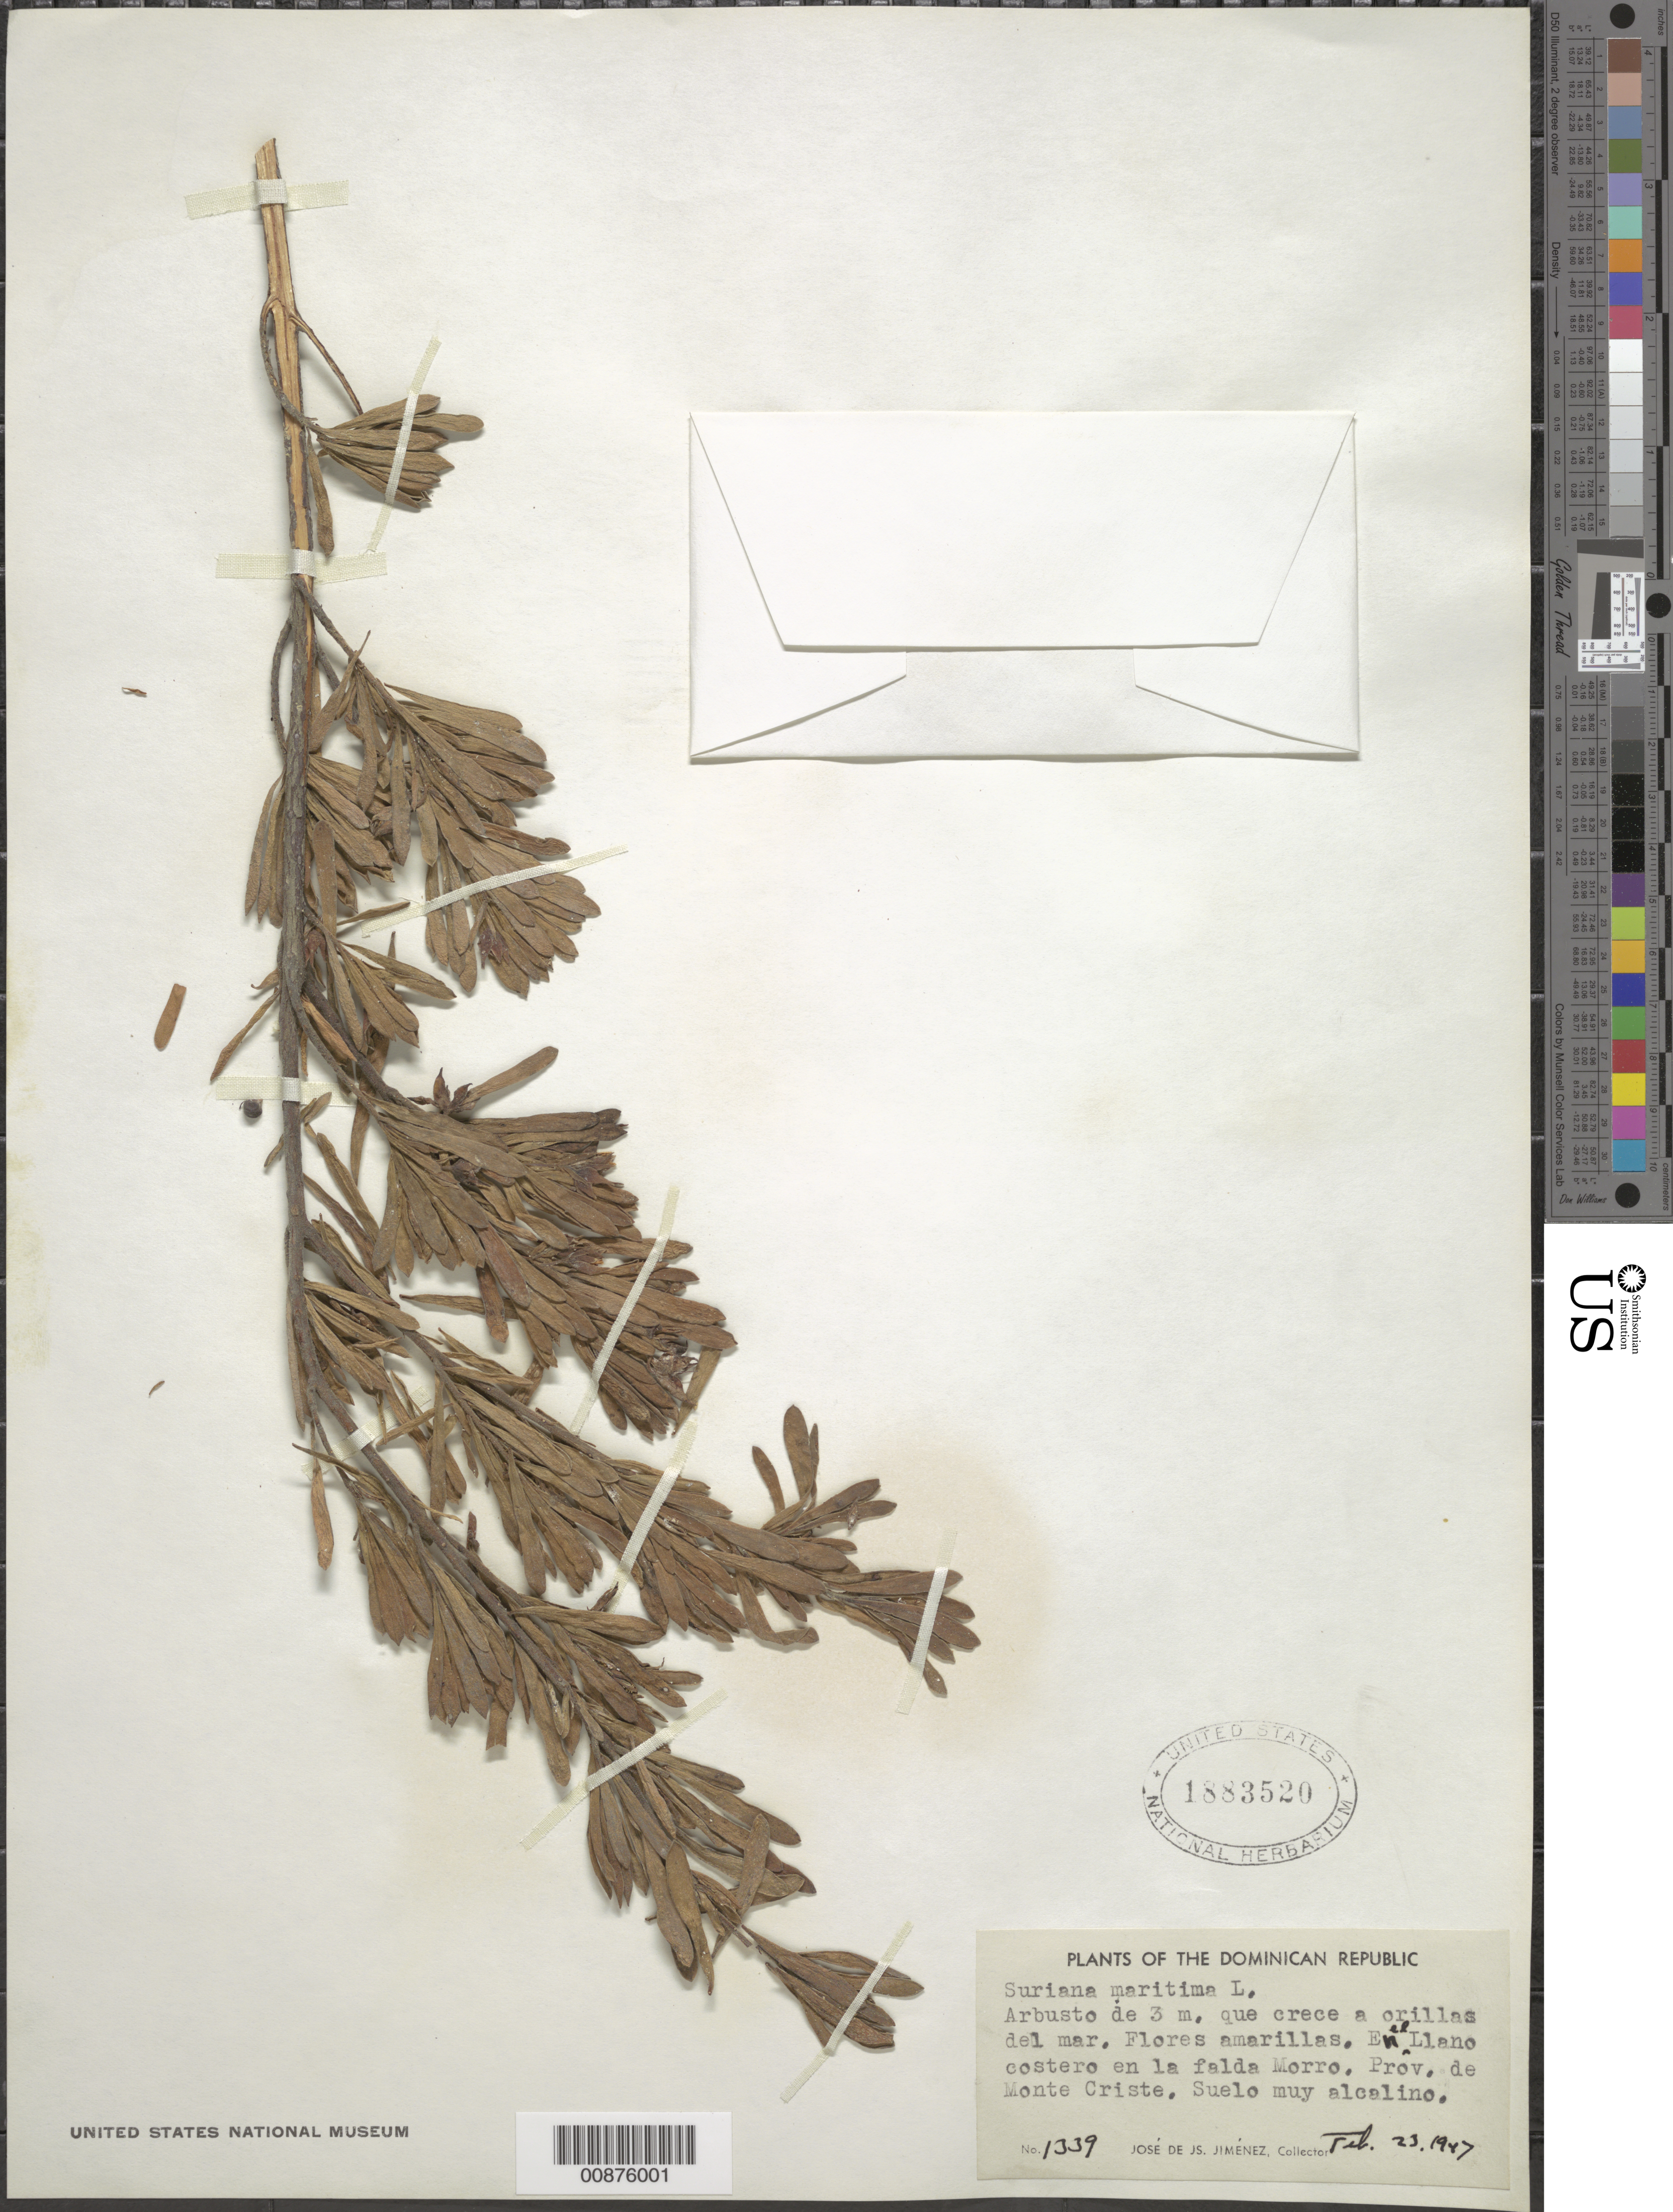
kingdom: Plantae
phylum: Tracheophyta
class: Magnoliopsida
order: Fabales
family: Surianaceae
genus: Suriana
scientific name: Suriana maritima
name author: L.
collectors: J. J. Jiménez Almonte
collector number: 1339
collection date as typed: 23 Feb 1947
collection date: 1947-02-23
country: Dominican Republic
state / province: Monte Cristi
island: Hispaniola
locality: En el Llano Costero en la falda Morro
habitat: Crece a orillas del mar, suelo muy alcalino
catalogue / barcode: US 1883520